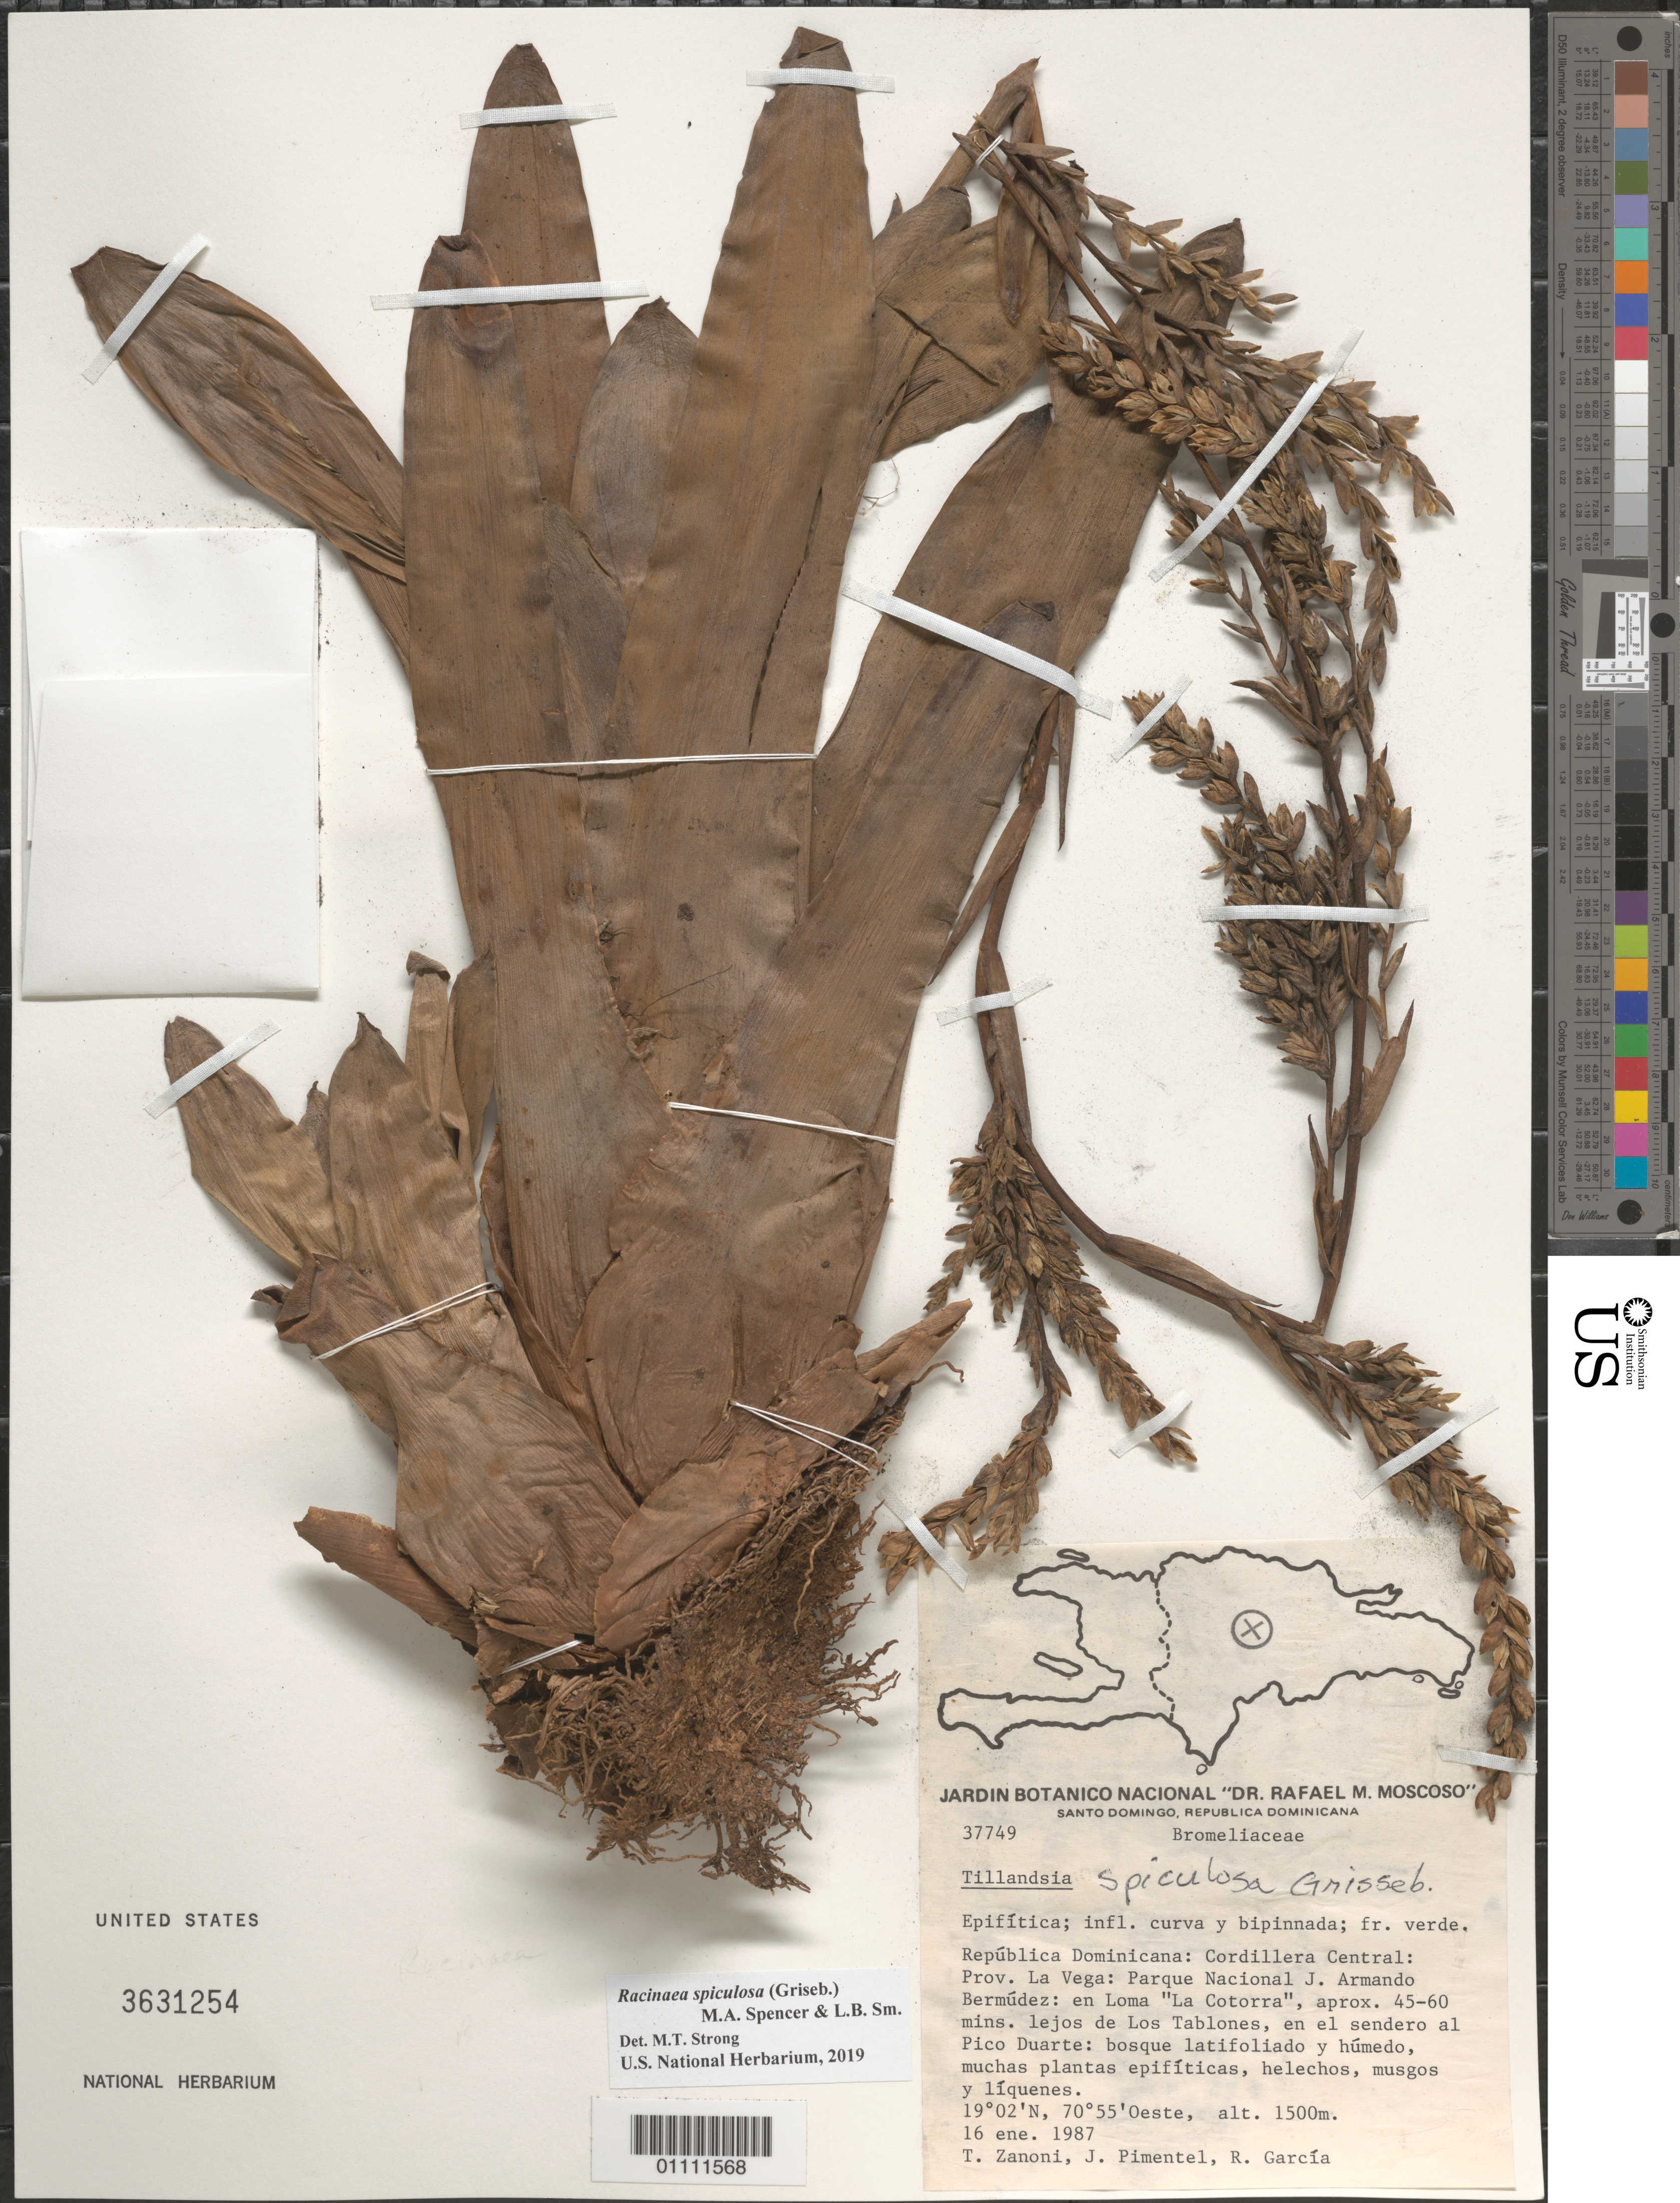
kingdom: Plantae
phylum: Tracheophyta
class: Liliopsida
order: Poales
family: Bromeliaceae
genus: Racinaea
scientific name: Racinaea spiculosa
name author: (Griseb.) M.A. Spencer & L.B. Sm.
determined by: Strong, Mark T., (BOT), Smithsonian Institution - National Museum of Natural History (UNITED STATES)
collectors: T. A. Zanoni, J. Pimentel & R. G. García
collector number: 37749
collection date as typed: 16 Jan 1987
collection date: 1987-01-16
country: Dominican Republic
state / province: La Vega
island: Hispaniola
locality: Cordillera Central, Parque Nacional J. Armando Bermúdez, en Loma "La Cotorra", aprox. 45-60 mins. Lejos de Los Tablones, en el sendero al Pico Duarte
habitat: Bosque latifoliado y húmedo, muchas plantas epifíticas, helechos, musgos y líquenes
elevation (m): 1500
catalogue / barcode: US 3631254